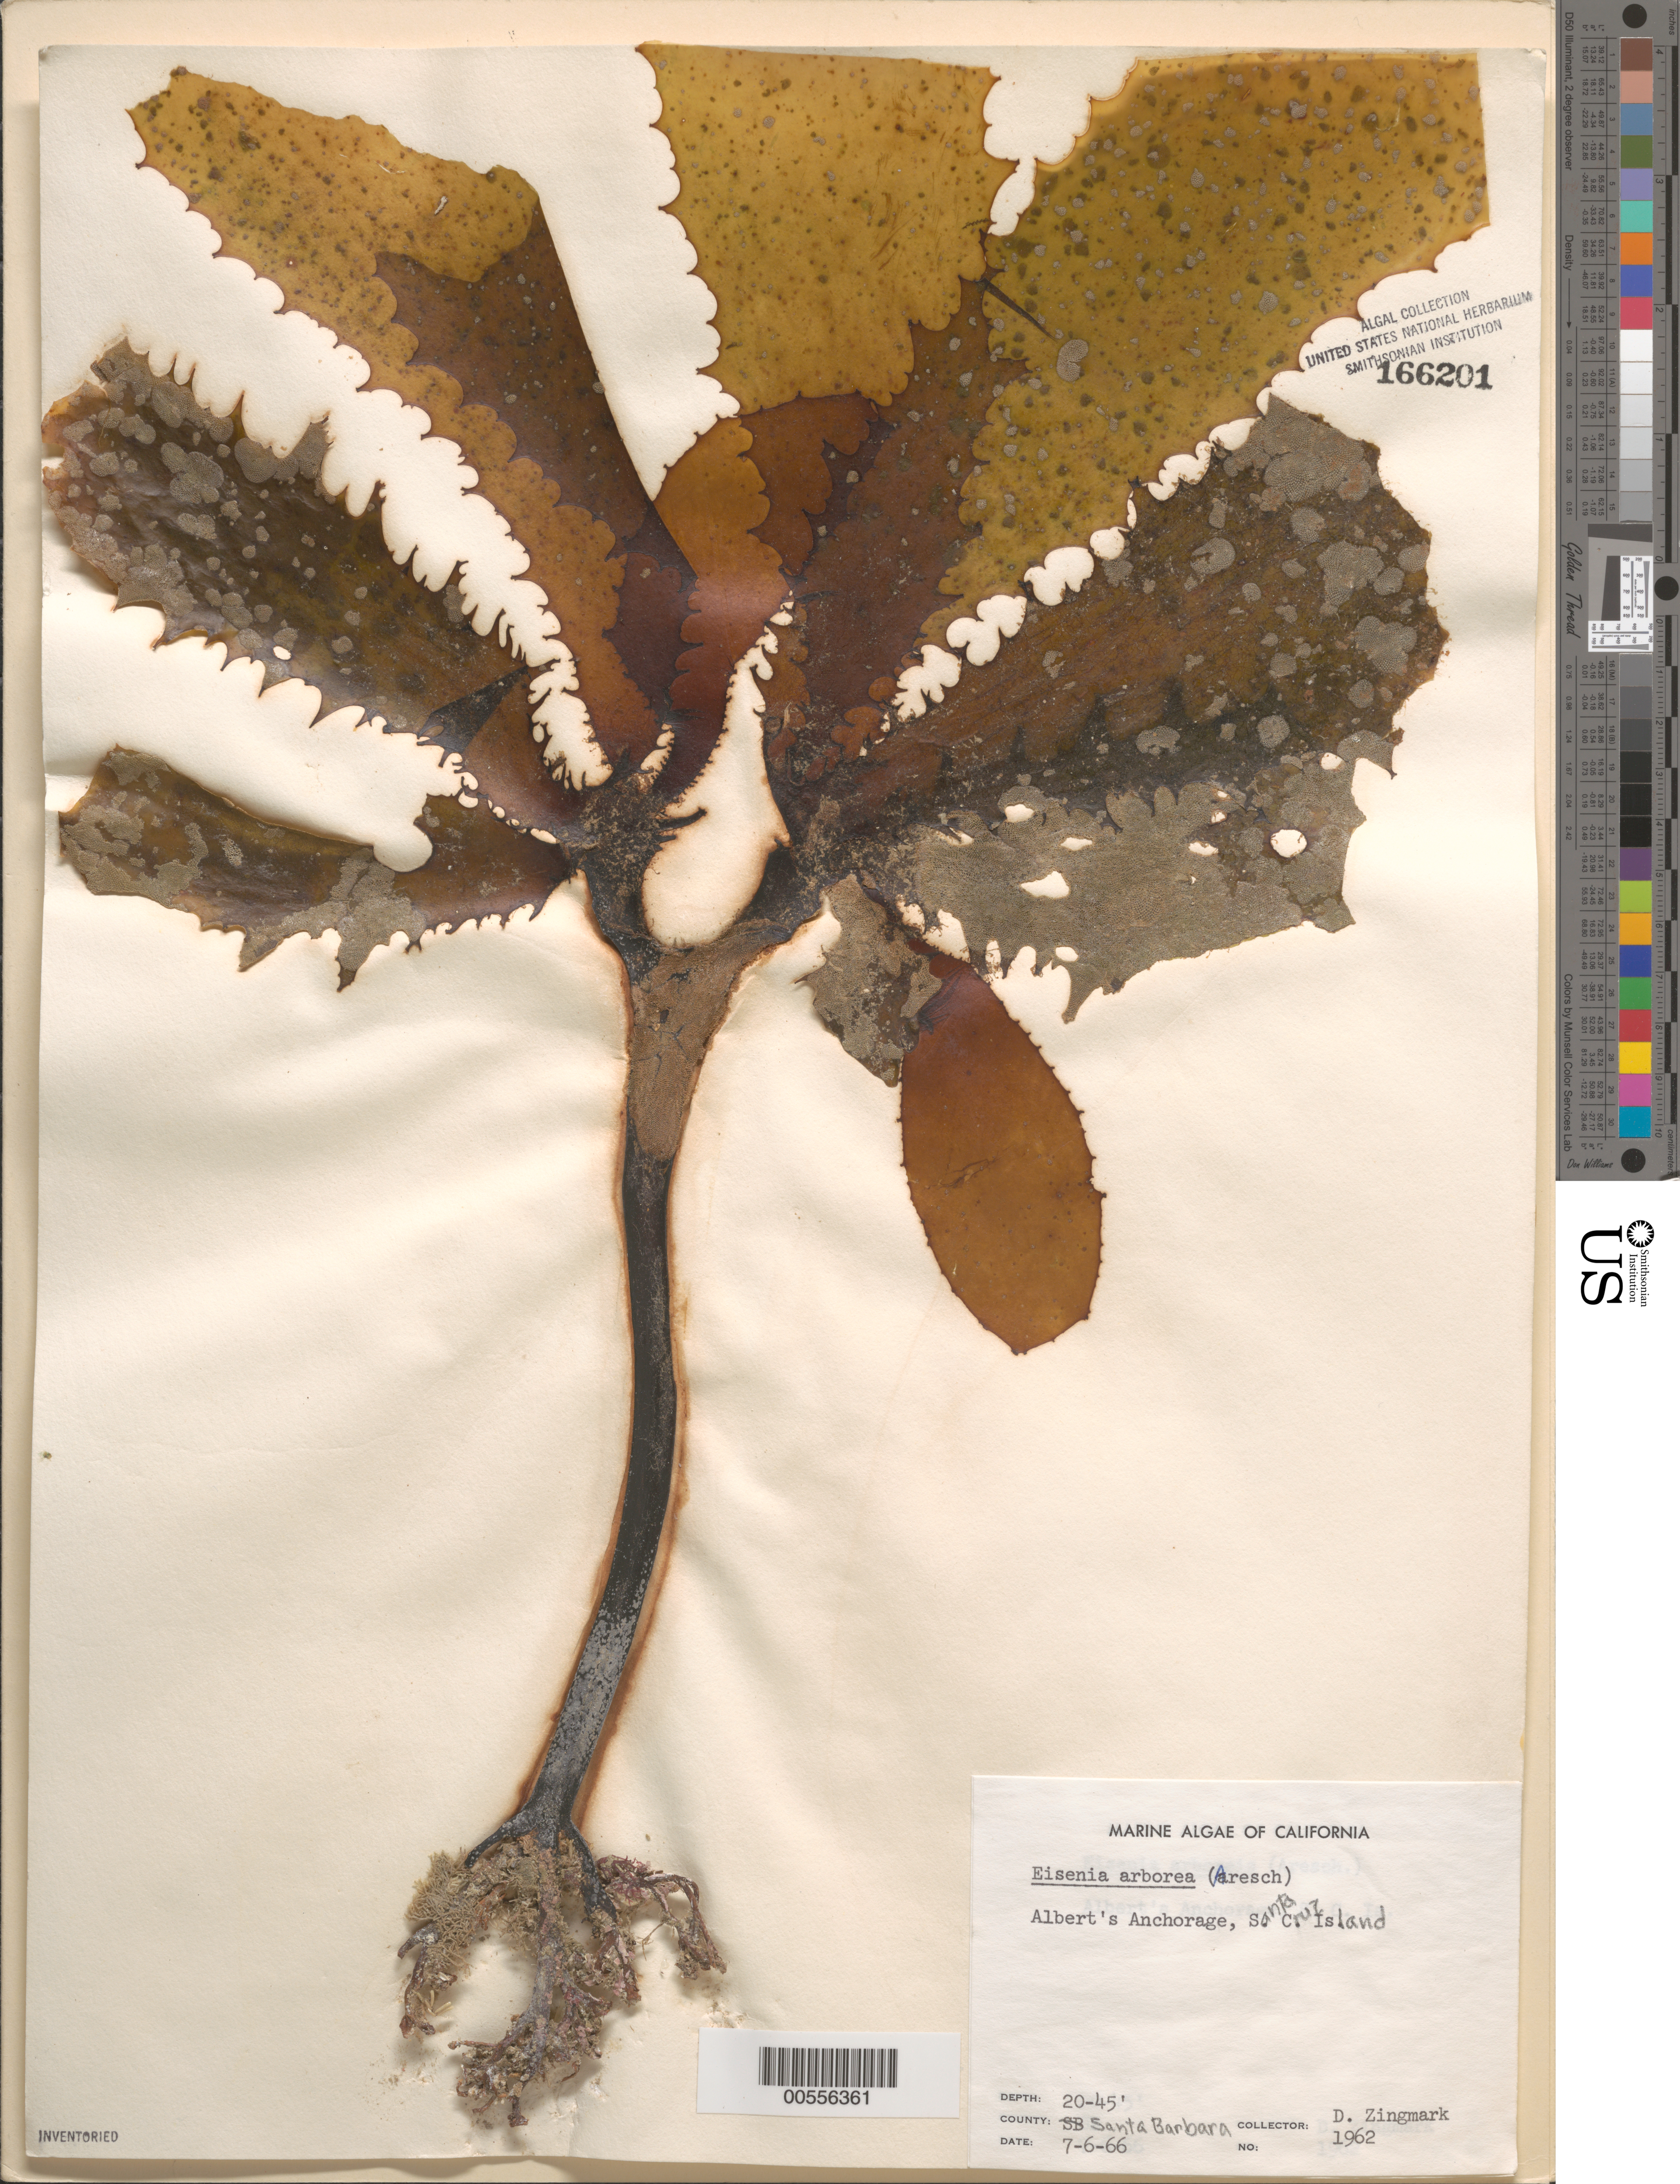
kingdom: Chromista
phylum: Ochrophyta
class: Phaeophyceae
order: Laminariales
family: Lessoniaceae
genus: Eisenia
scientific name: Eisenia arborea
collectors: R. Zingmark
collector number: Neushul 1962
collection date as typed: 06 Jul 1966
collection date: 1966-07-06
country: United States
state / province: California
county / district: Santa Barbara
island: Santa Cruz Island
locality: Albert's Anchorage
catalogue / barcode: US 166201